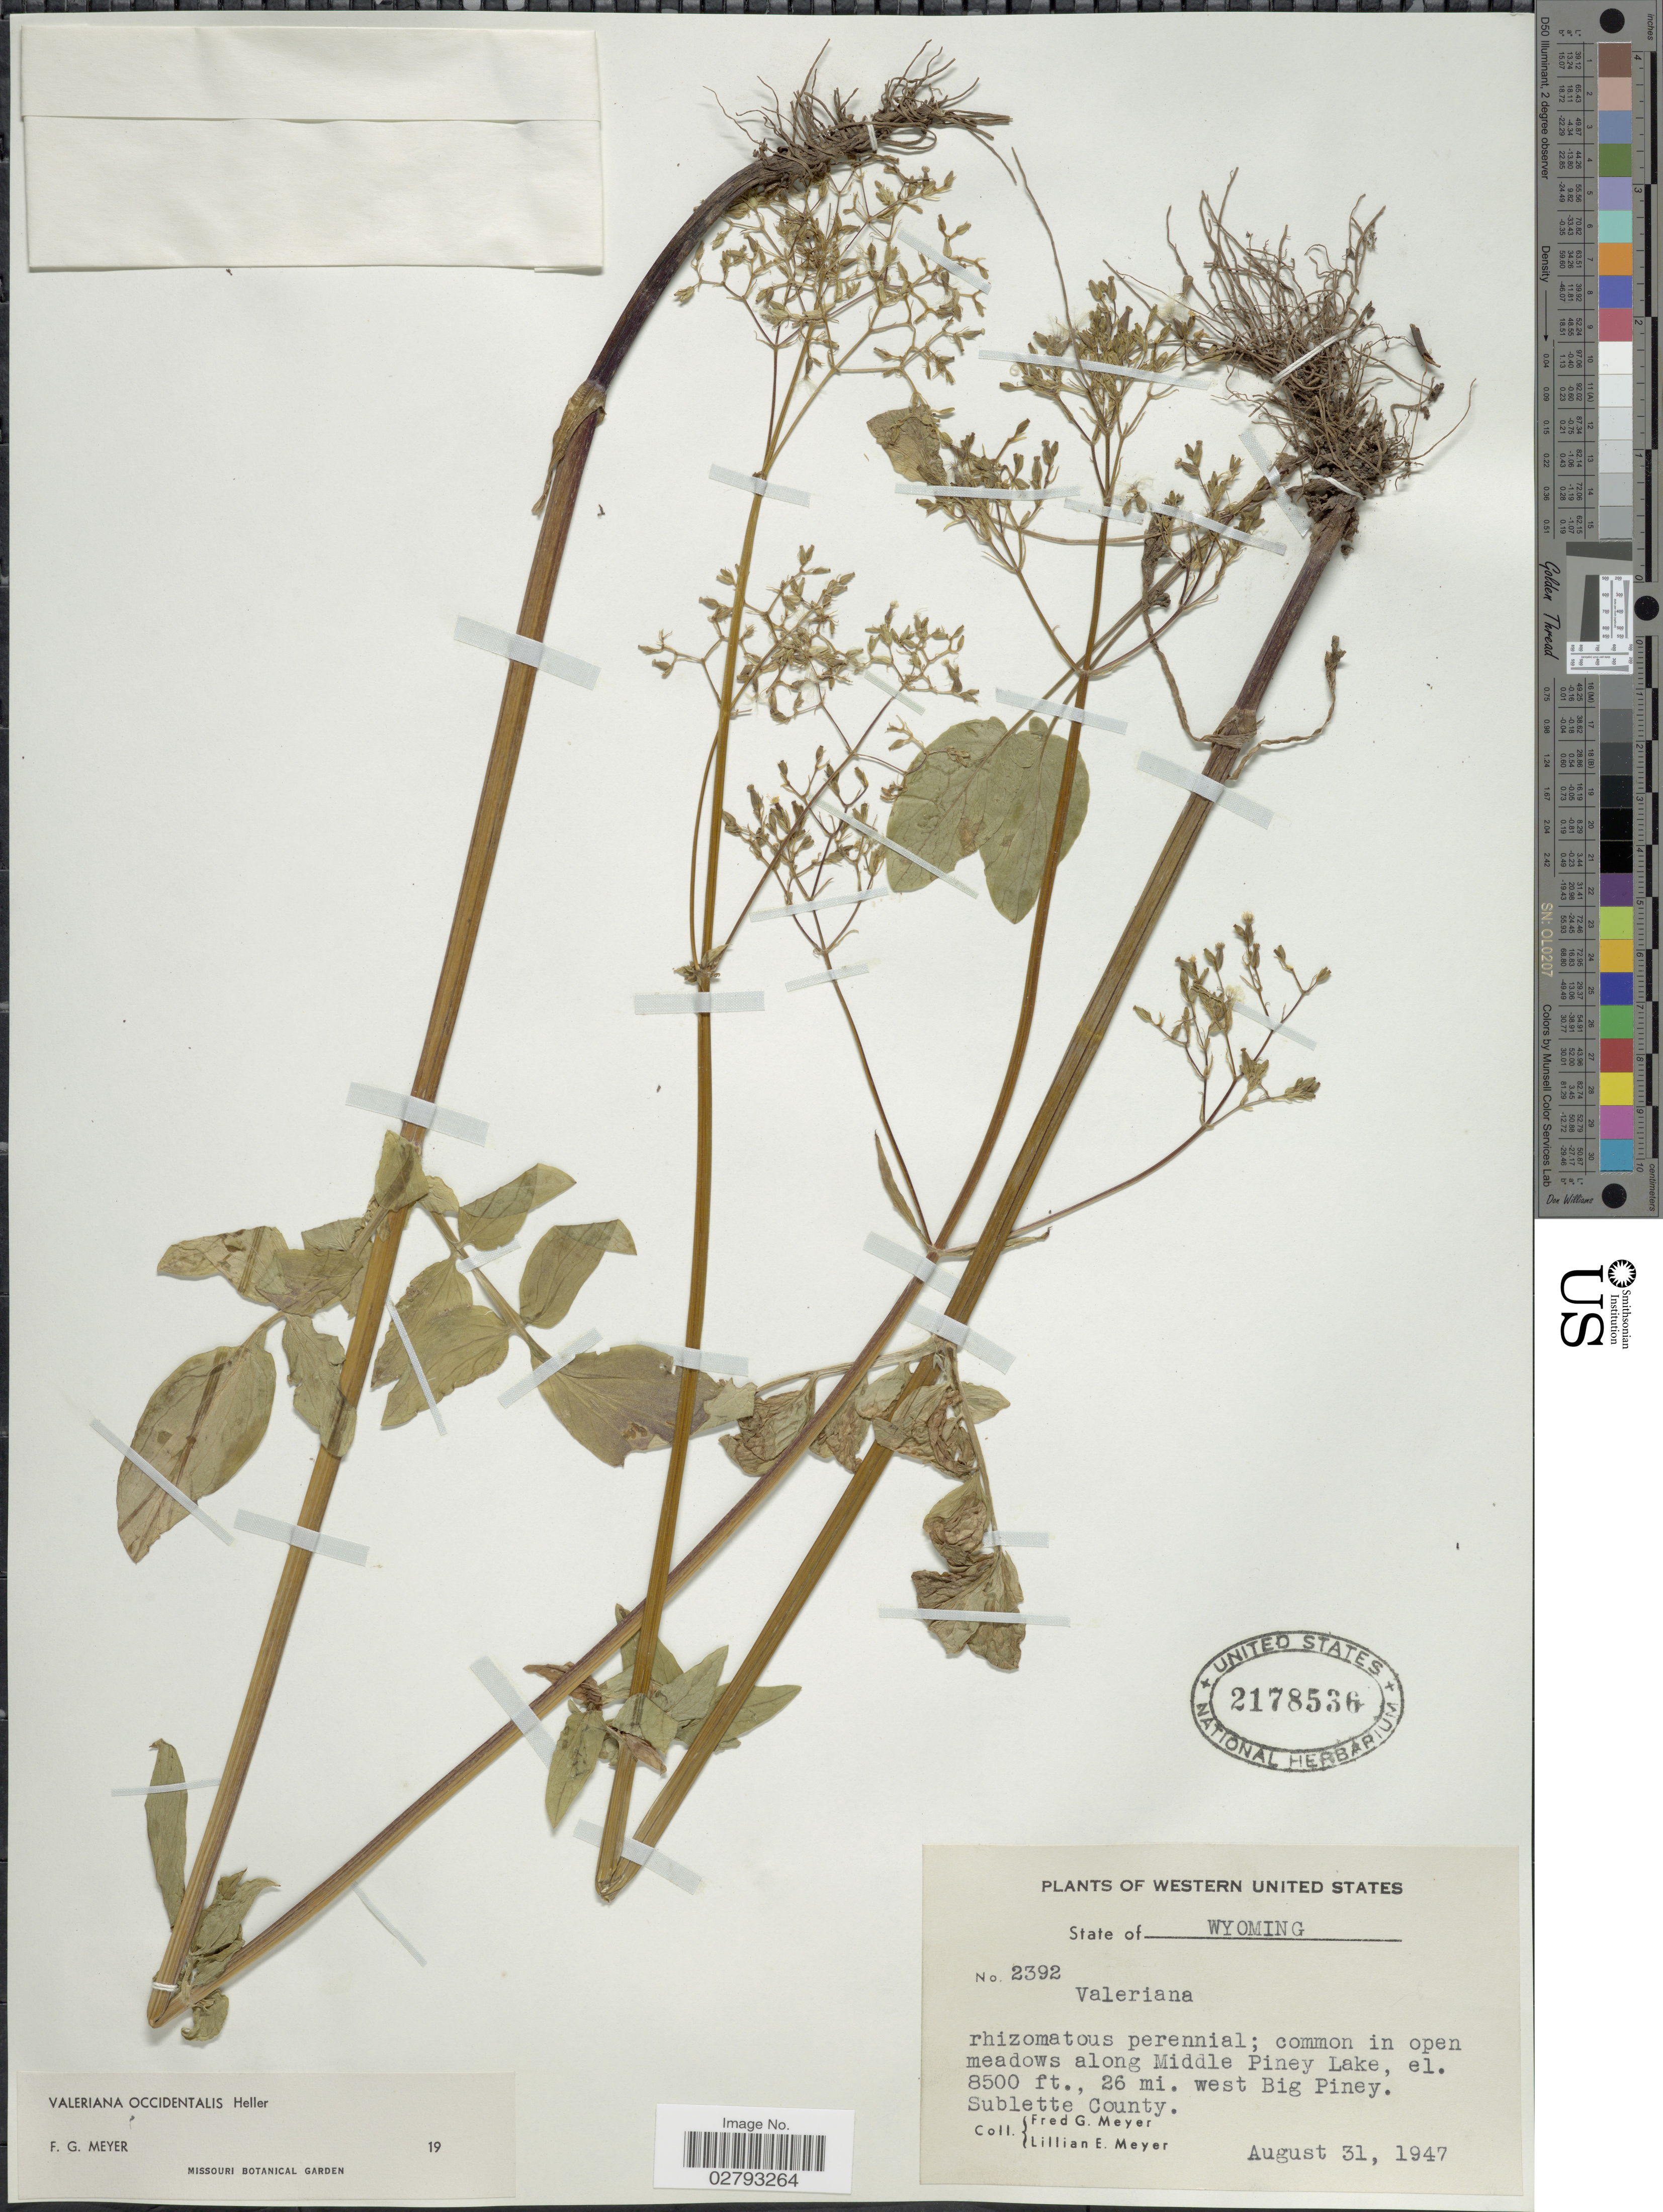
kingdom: Plantae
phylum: Tracheophyta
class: Magnoliopsida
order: Dipsacales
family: Caprifoliaceae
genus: Valeriana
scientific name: Valeriana occidentalis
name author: A. Heller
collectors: F. G. Meyer & L. Meyer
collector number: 2392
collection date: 1947-08-31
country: United States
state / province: Wyoming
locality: Fairly common in open gravelly meadows above Middle Piney Lake, 26 mi. west Big Piney. Sublette County.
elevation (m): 2591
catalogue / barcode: US 2178536